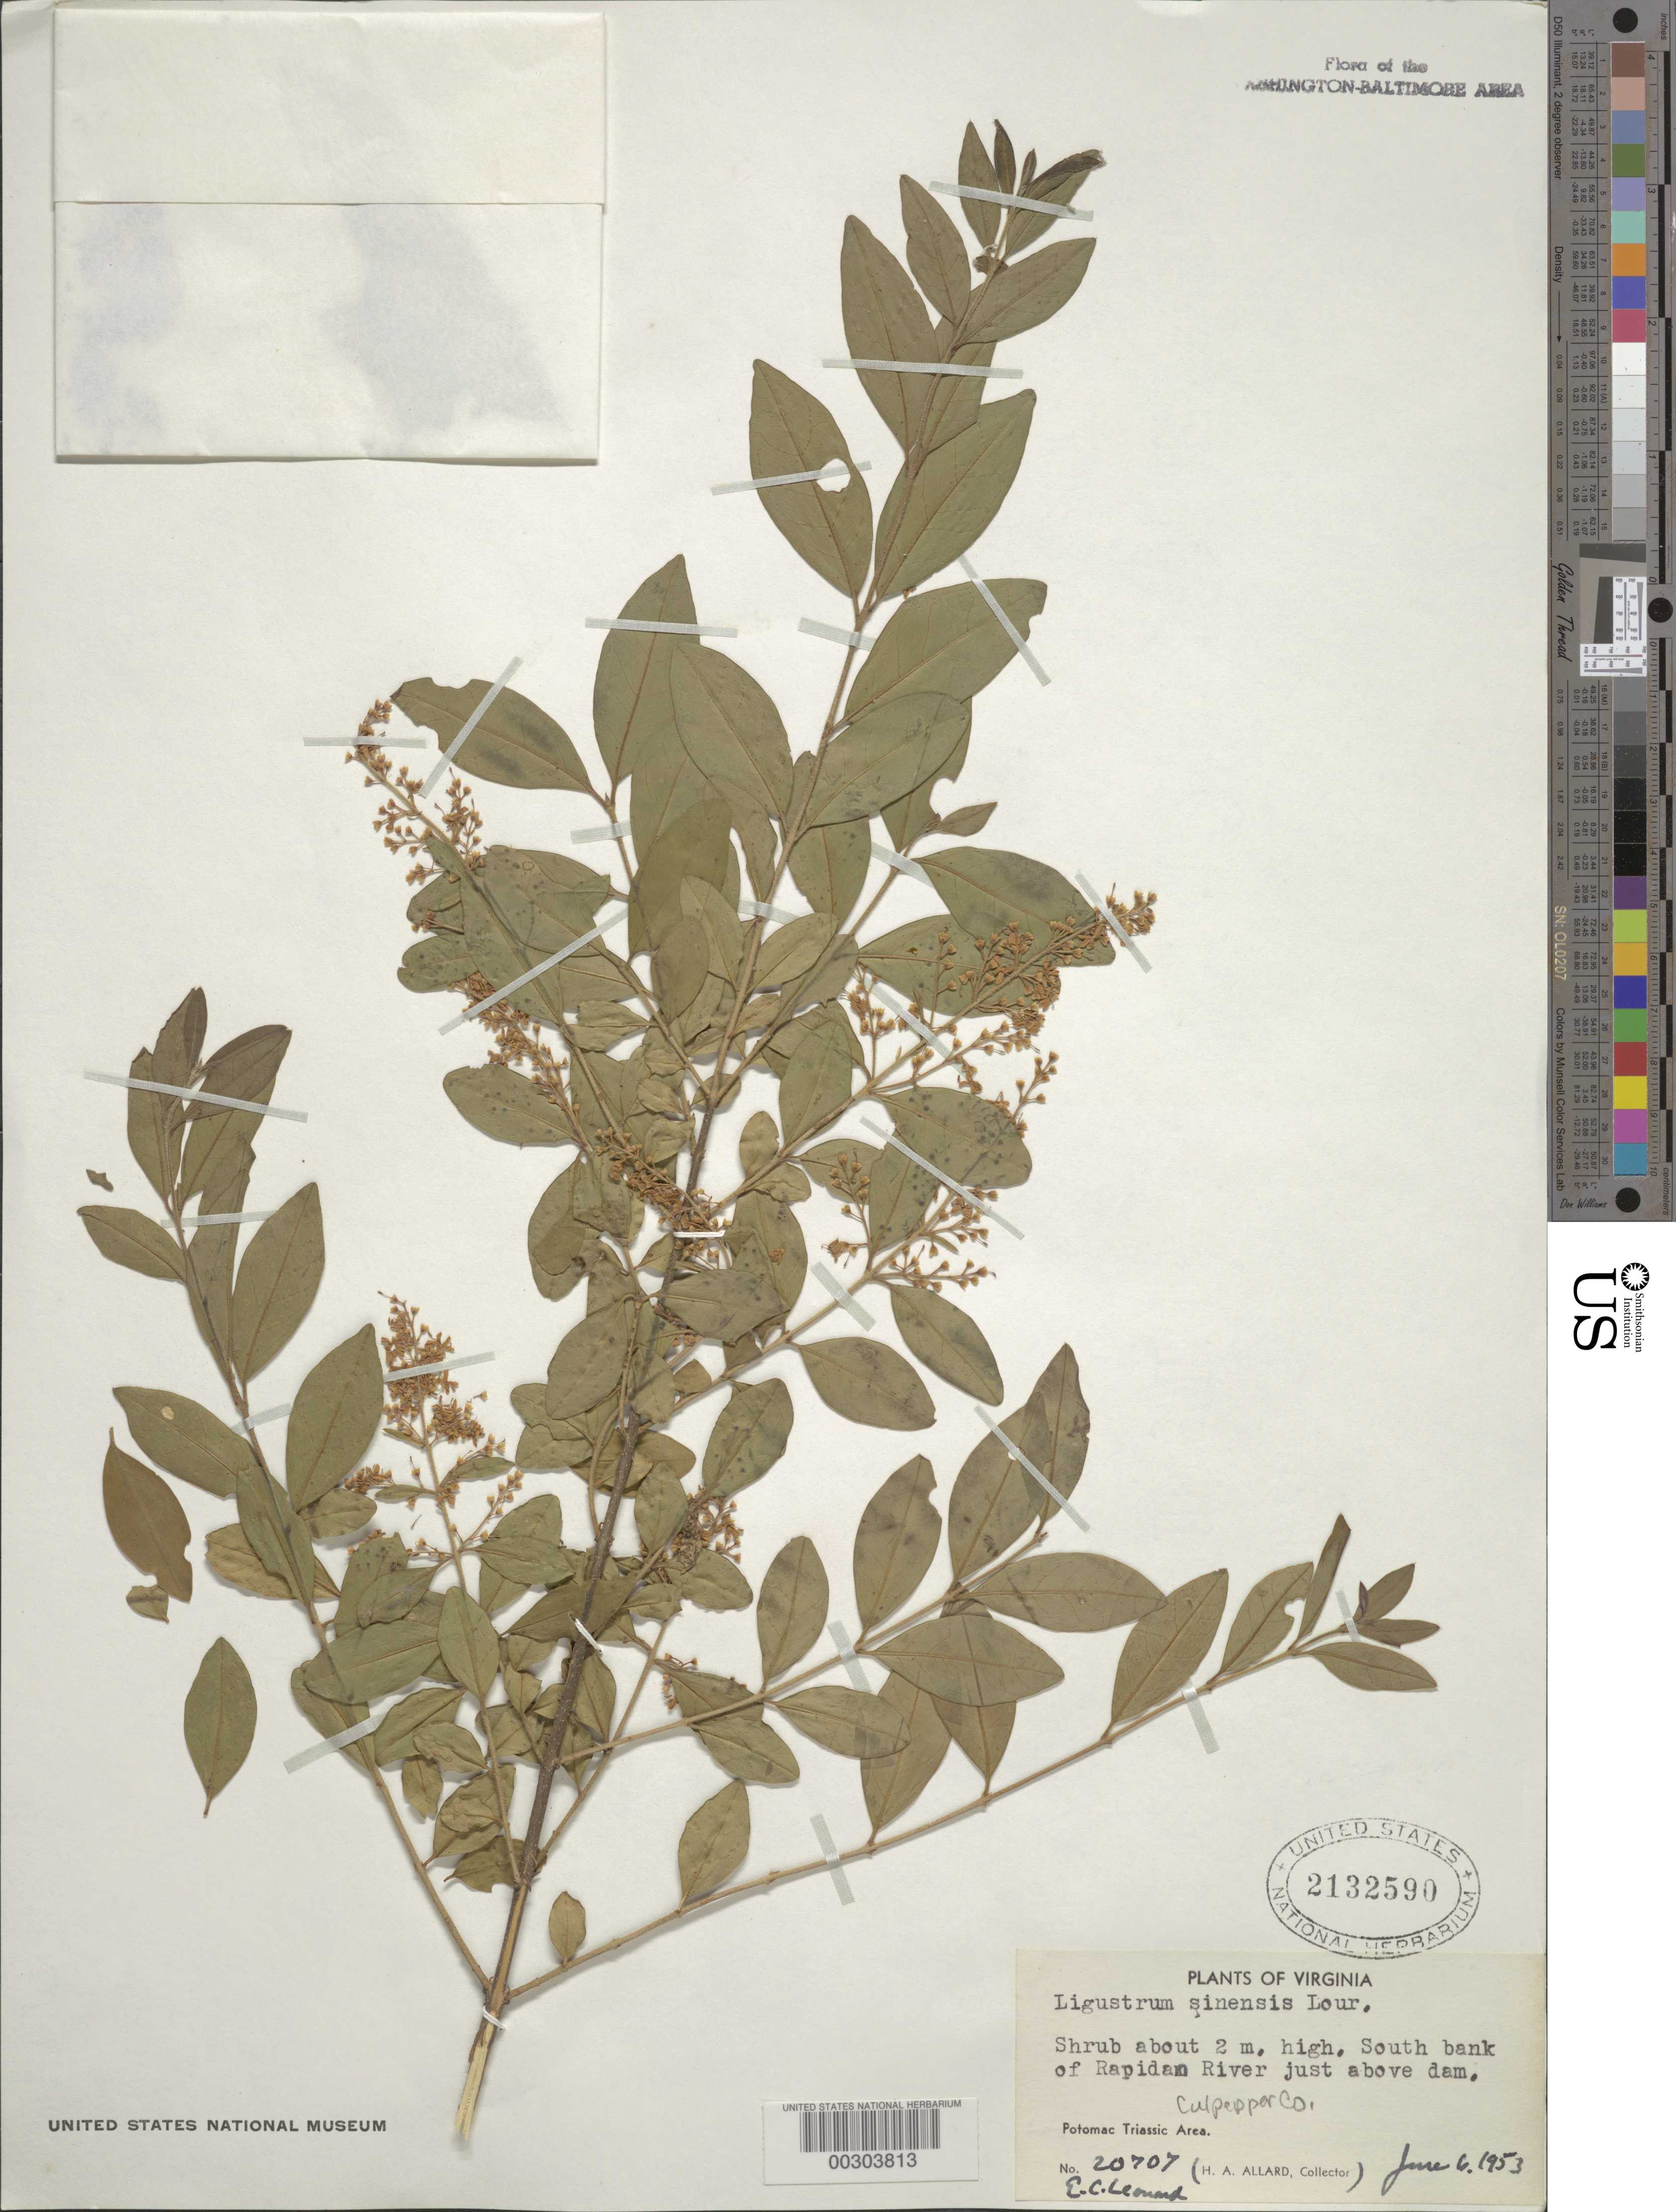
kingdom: Plantae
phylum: Tracheophyta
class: Magnoliopsida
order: Lamiales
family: Oleaceae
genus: Ligustrum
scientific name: Ligustrum sinense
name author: Lour.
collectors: E. C. Leonard & H. A. Allard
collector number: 20707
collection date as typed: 06 Jun 1953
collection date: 1953-06-06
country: United States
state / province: Virginia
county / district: Culpeper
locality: S bank of Rapidan River just above Dam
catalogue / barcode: US 2132590